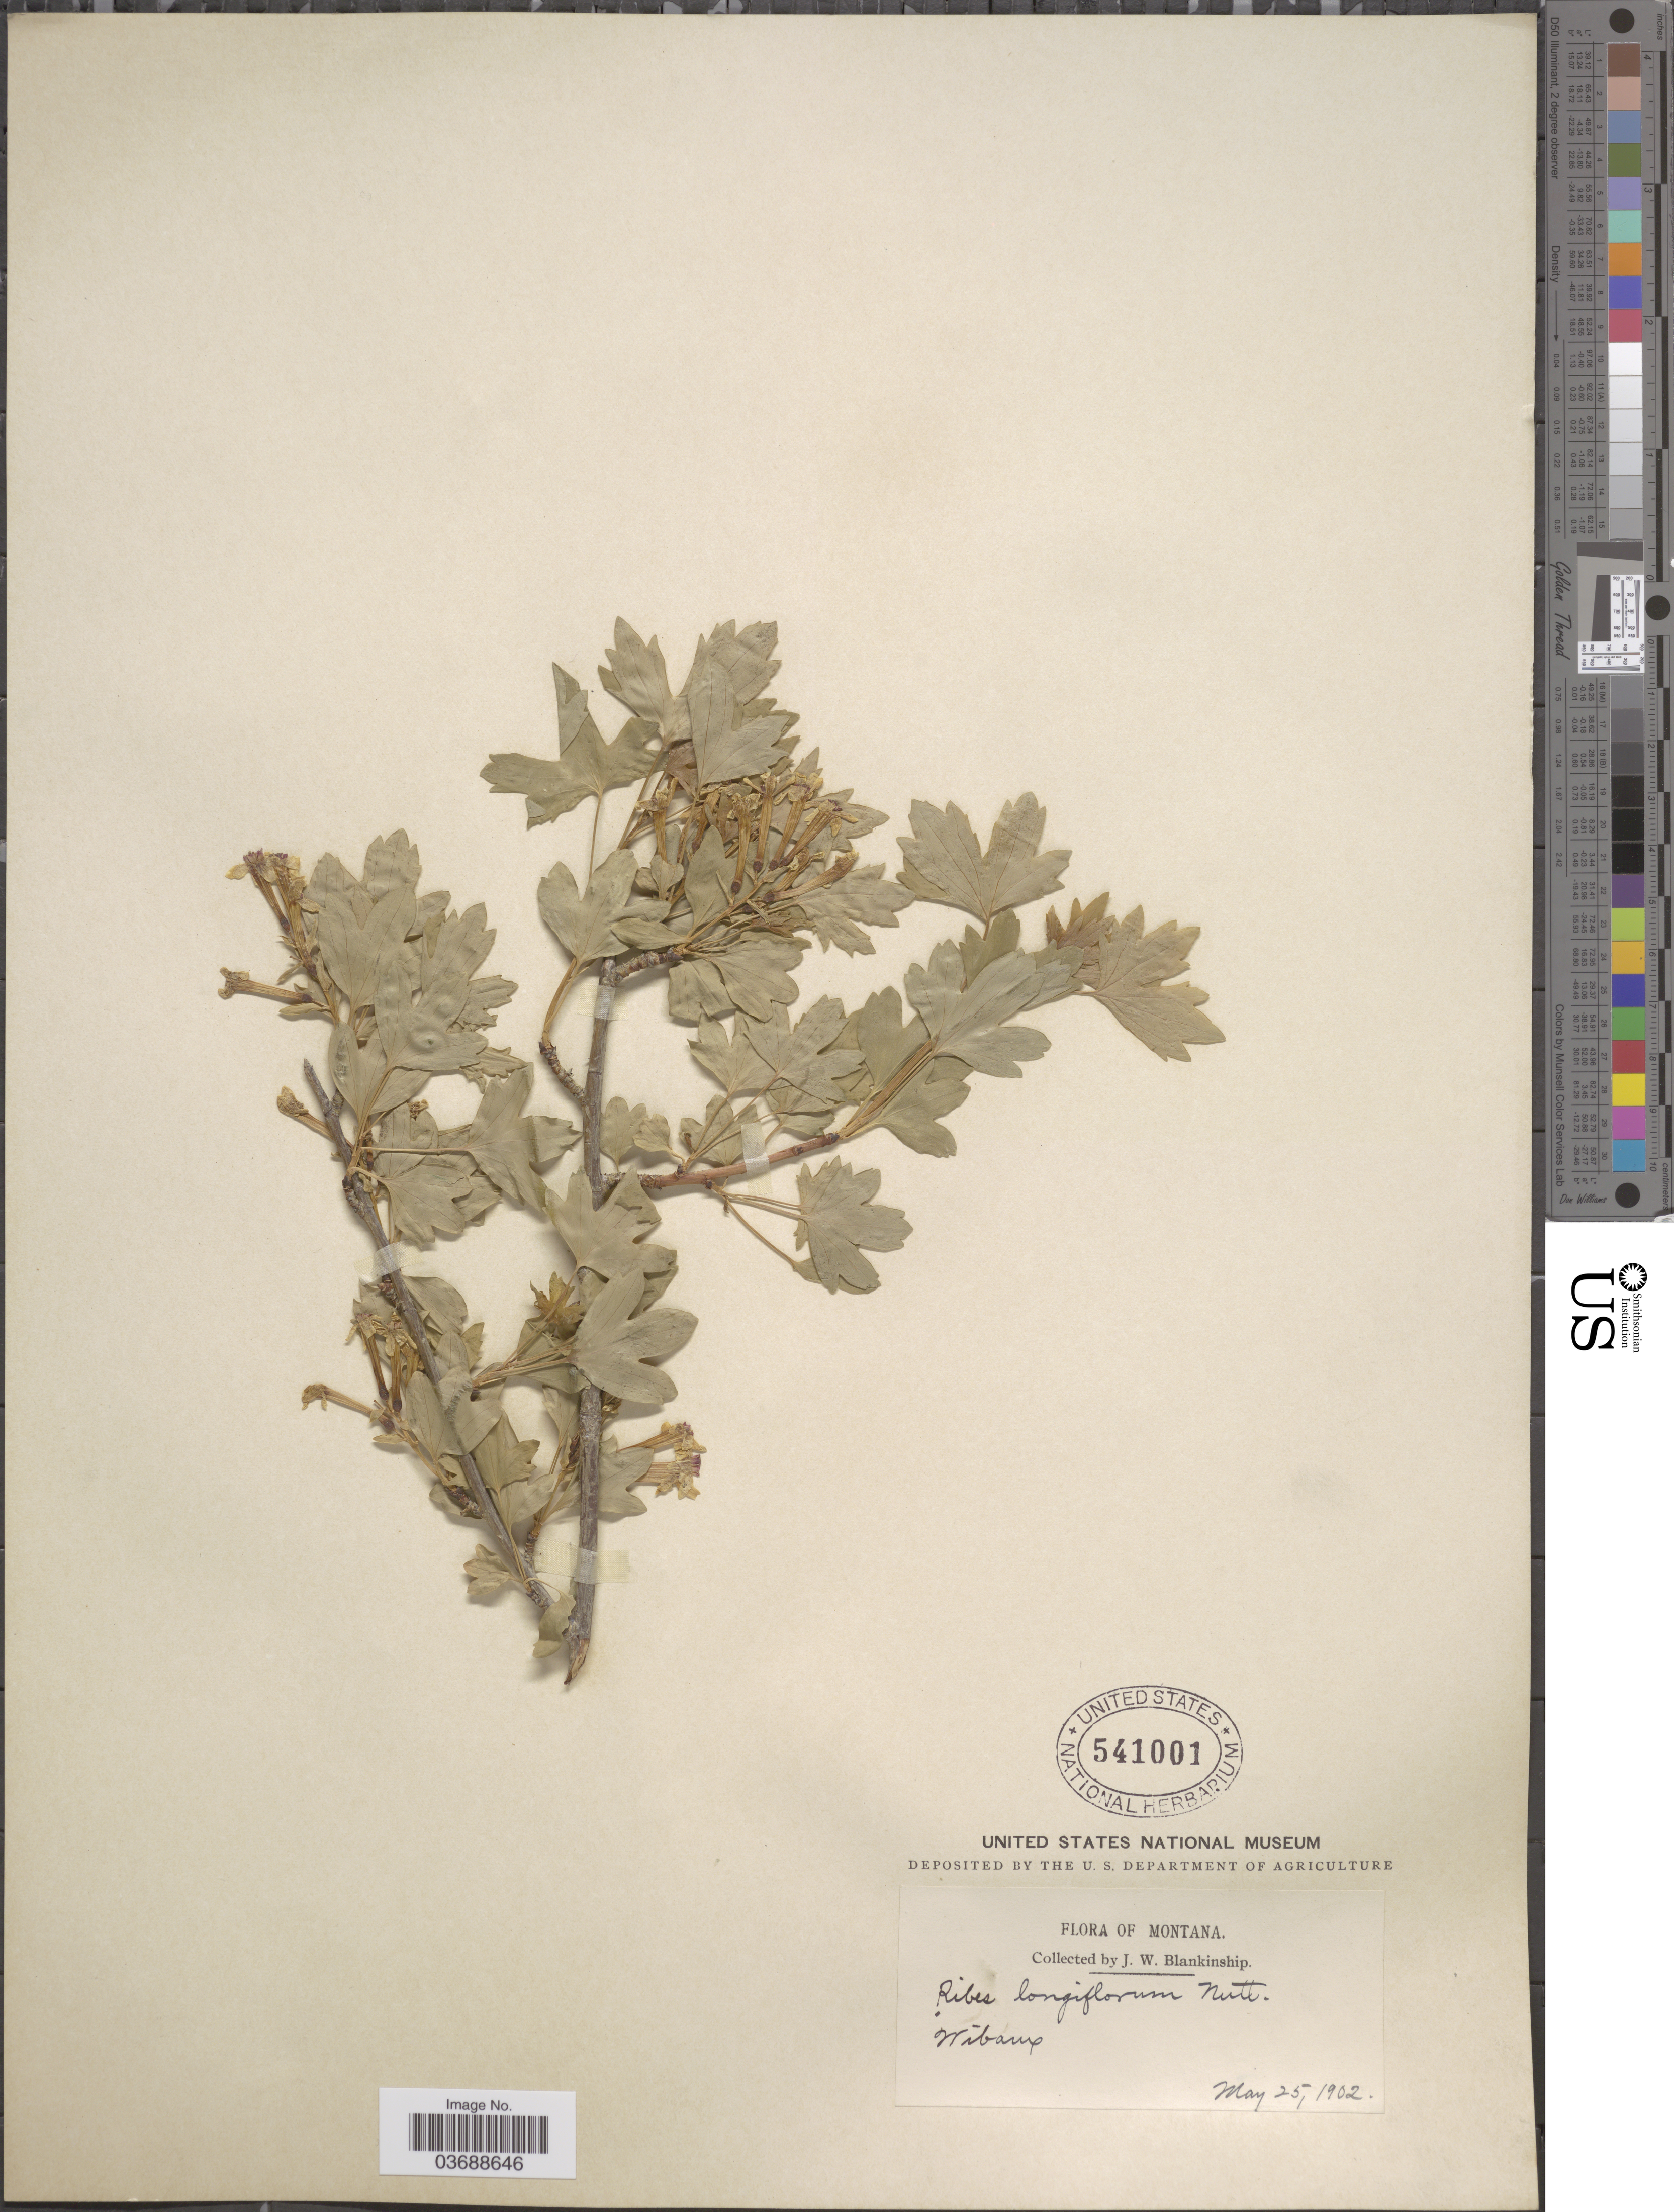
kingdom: Plantae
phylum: Tracheophyta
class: Magnoliopsida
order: Saxifragales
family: Grossulariaceae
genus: Ribes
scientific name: Ribes odoratum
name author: H.L. Wendl.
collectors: J. W. Blankinship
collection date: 1902-05-25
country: United States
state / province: Montana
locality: Wibaux.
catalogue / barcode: US 541001